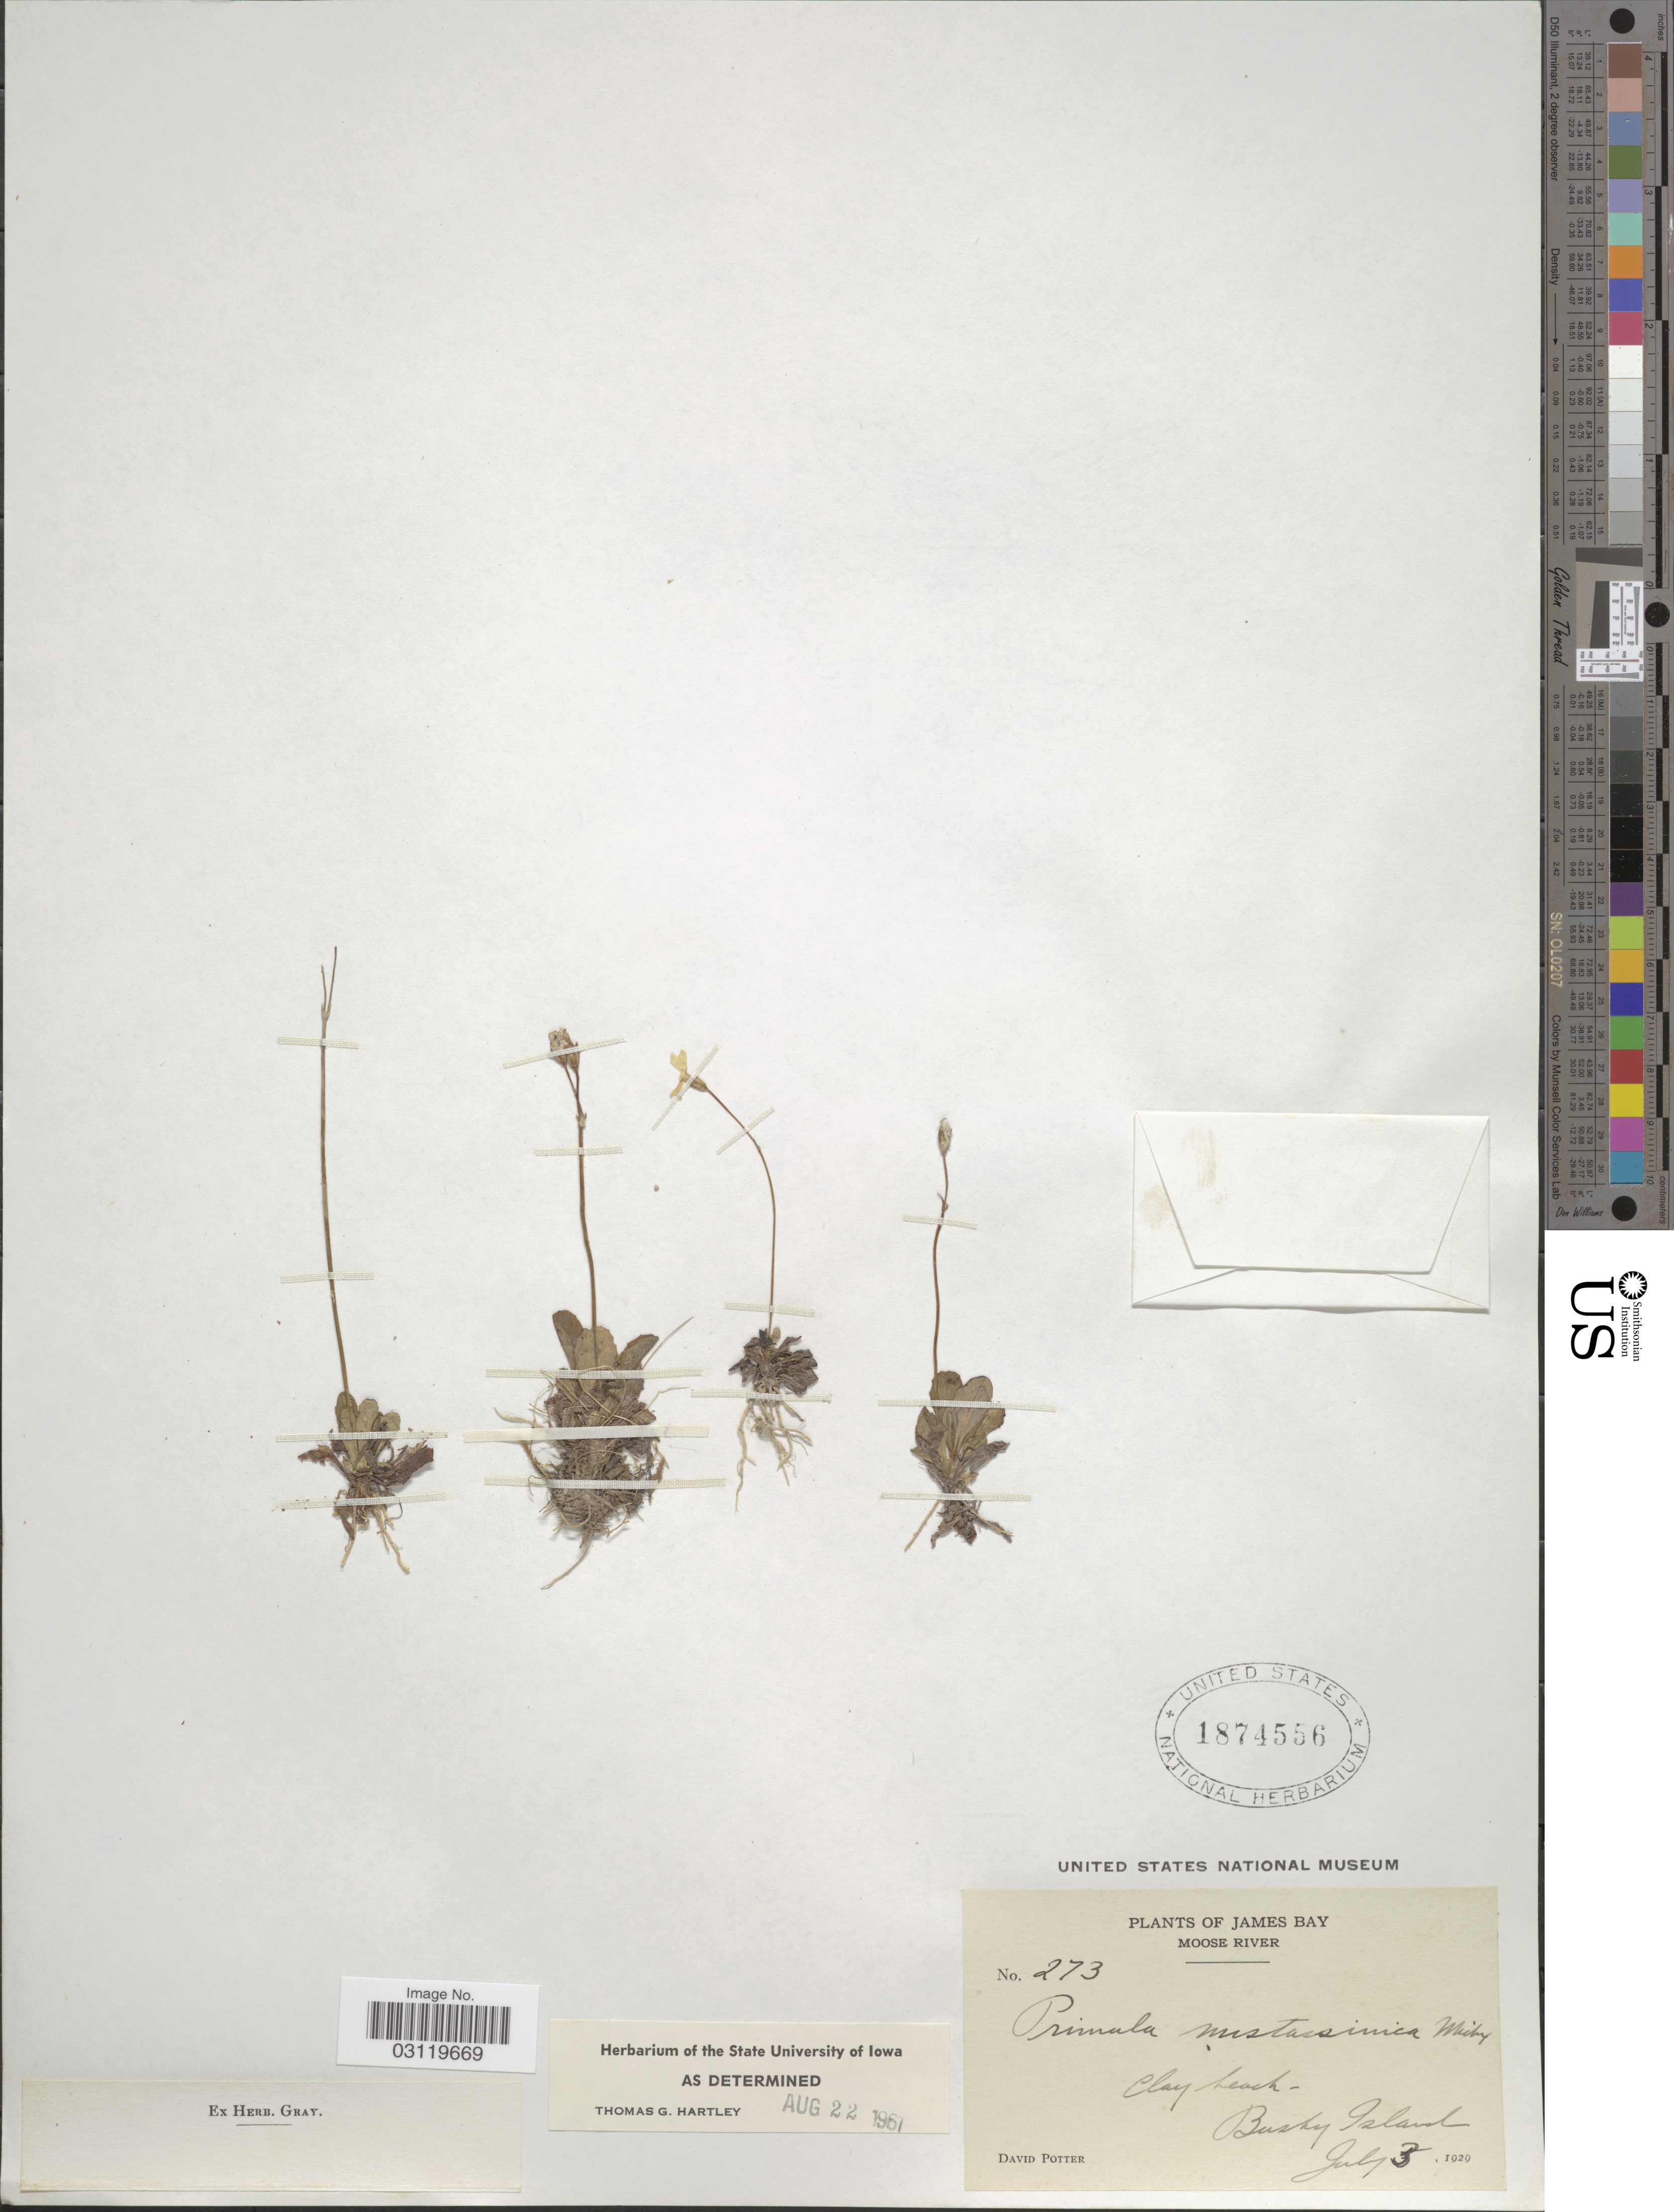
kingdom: Plantae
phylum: Tracheophyta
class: Magnoliopsida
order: Ericales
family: Primulaceae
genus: Primula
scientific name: Primula mistassinica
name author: Michx.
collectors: D. Potter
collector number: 273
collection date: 1929-07-03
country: Canada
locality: James Bay, Moose River, Busky Island.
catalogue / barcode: US 1874556